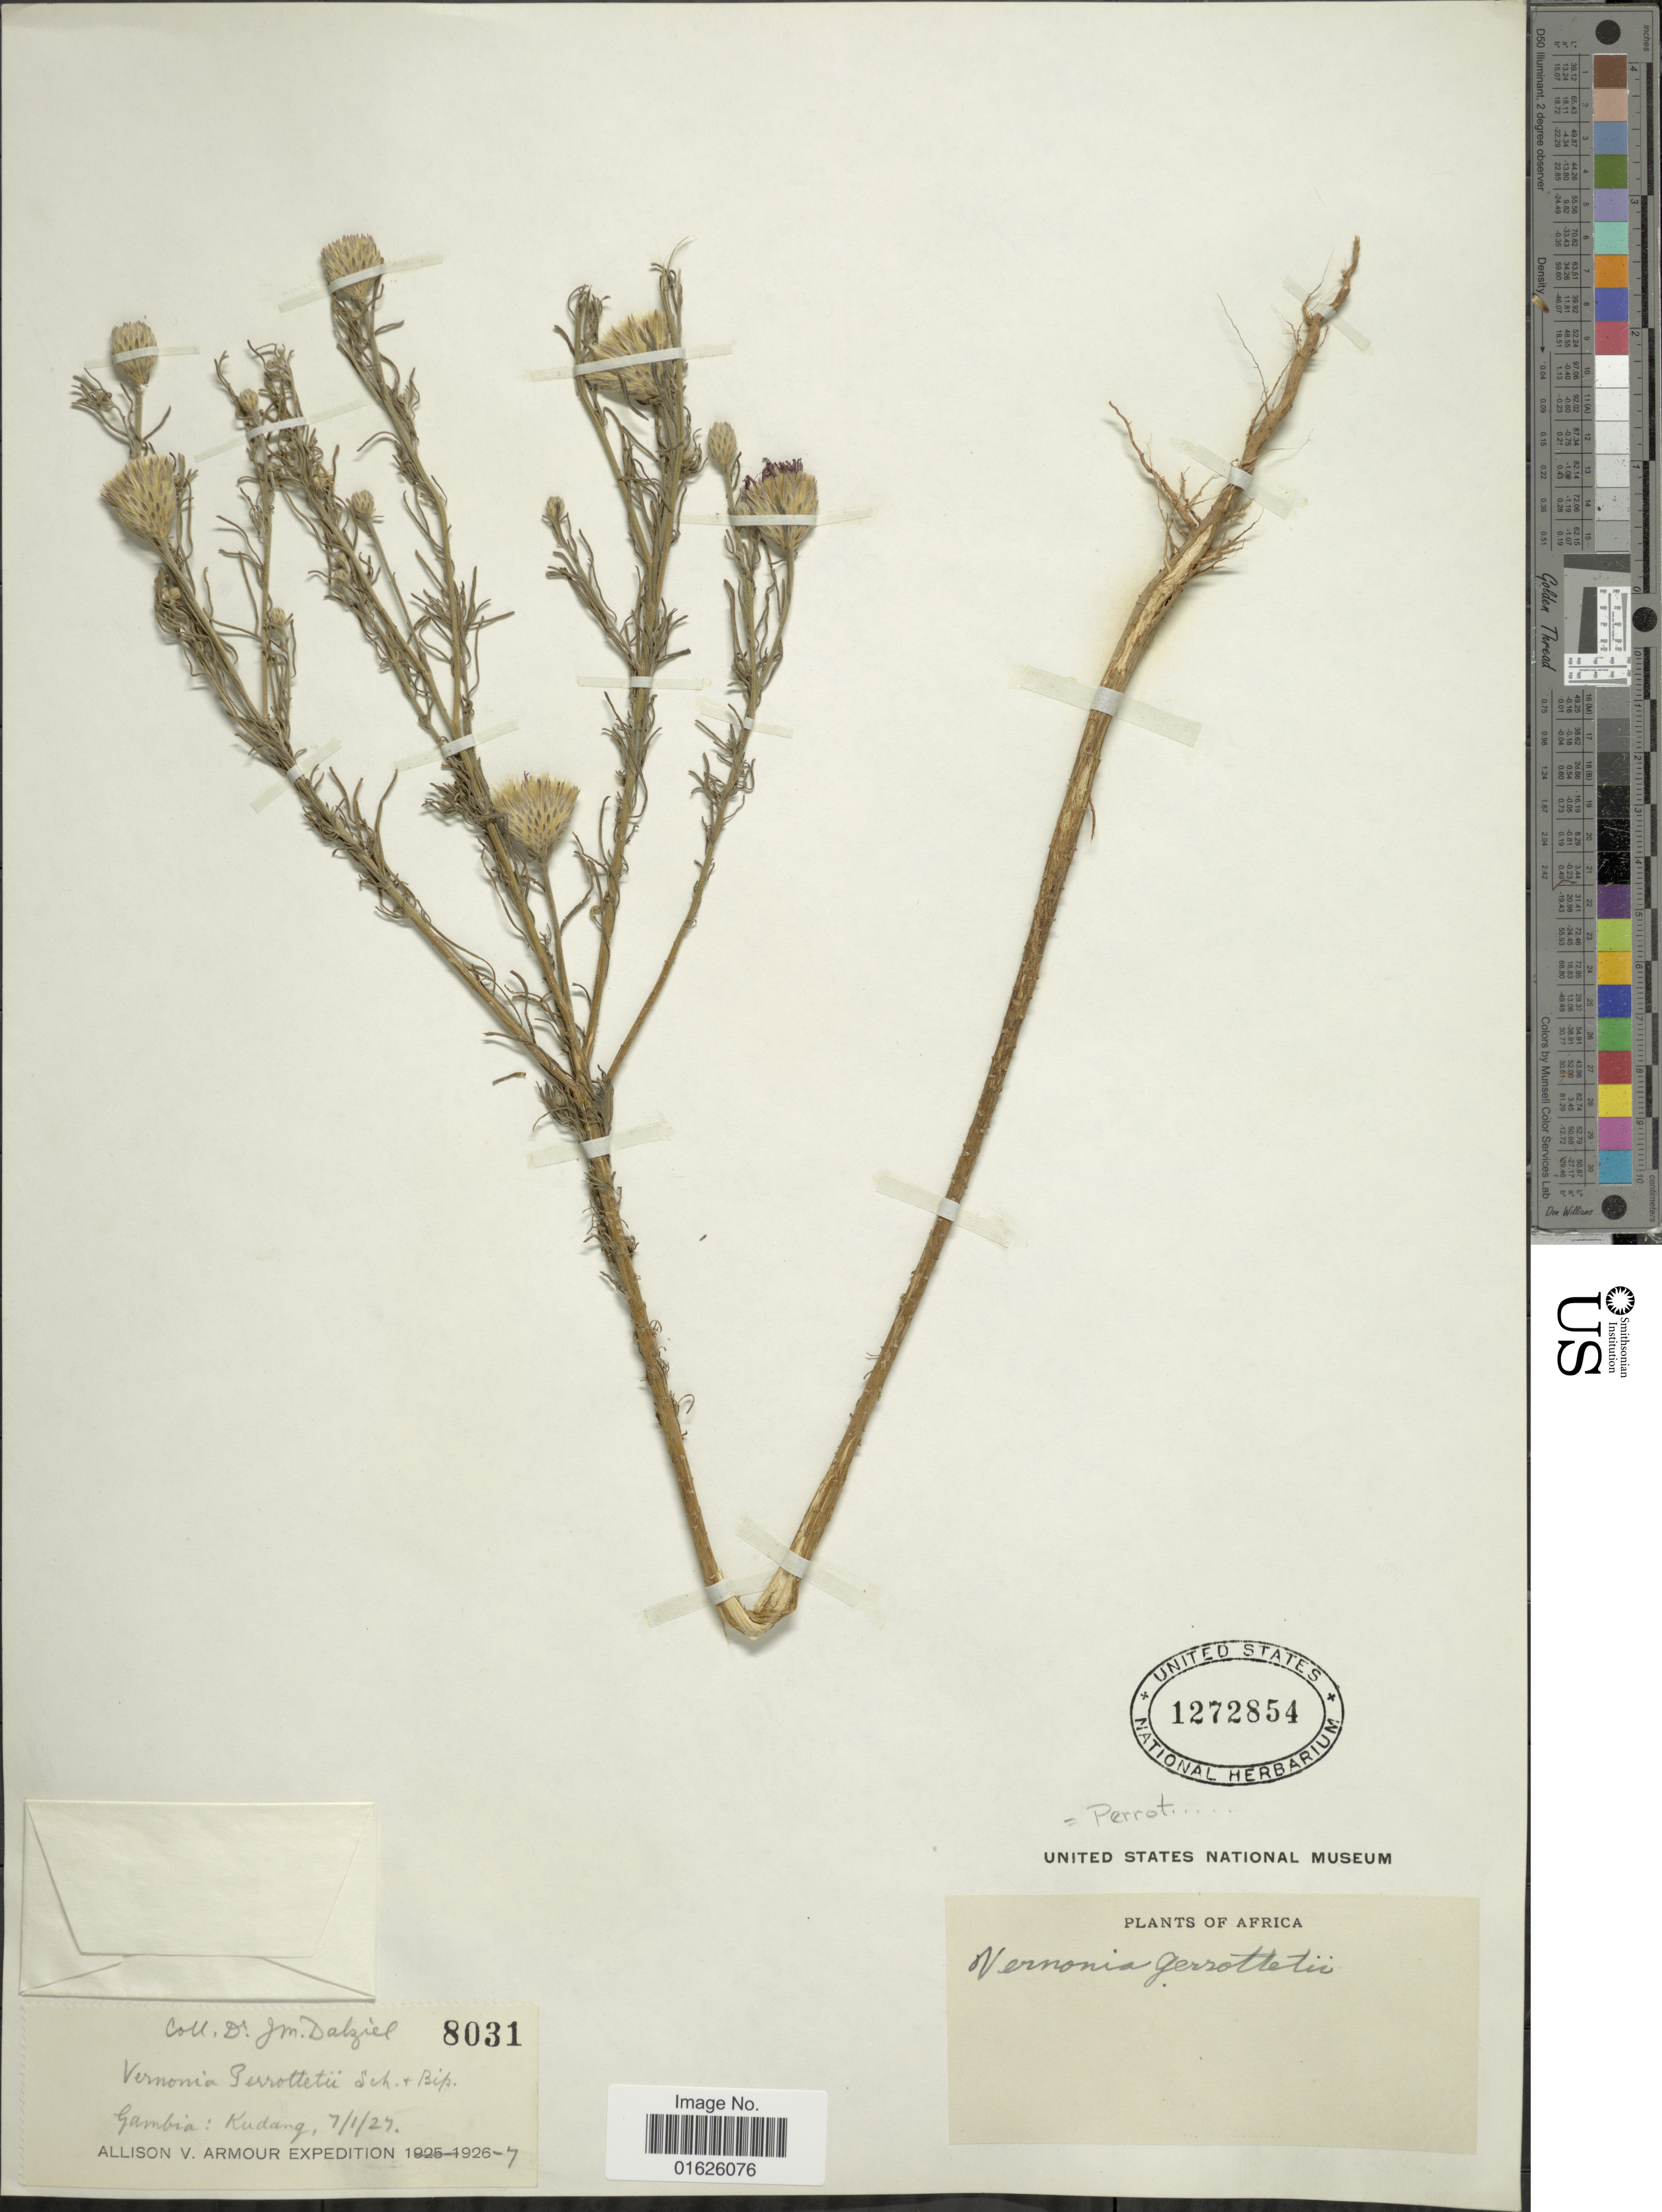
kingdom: Plantae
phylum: Tracheophyta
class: Magnoliopsida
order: Asterales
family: Asteraceae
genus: Polydora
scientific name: Polydora serratuloides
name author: (DC.) H. Rob.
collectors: J. Dalziel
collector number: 8031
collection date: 1927-01-07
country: Gambia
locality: Kudang.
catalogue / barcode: US 1272854